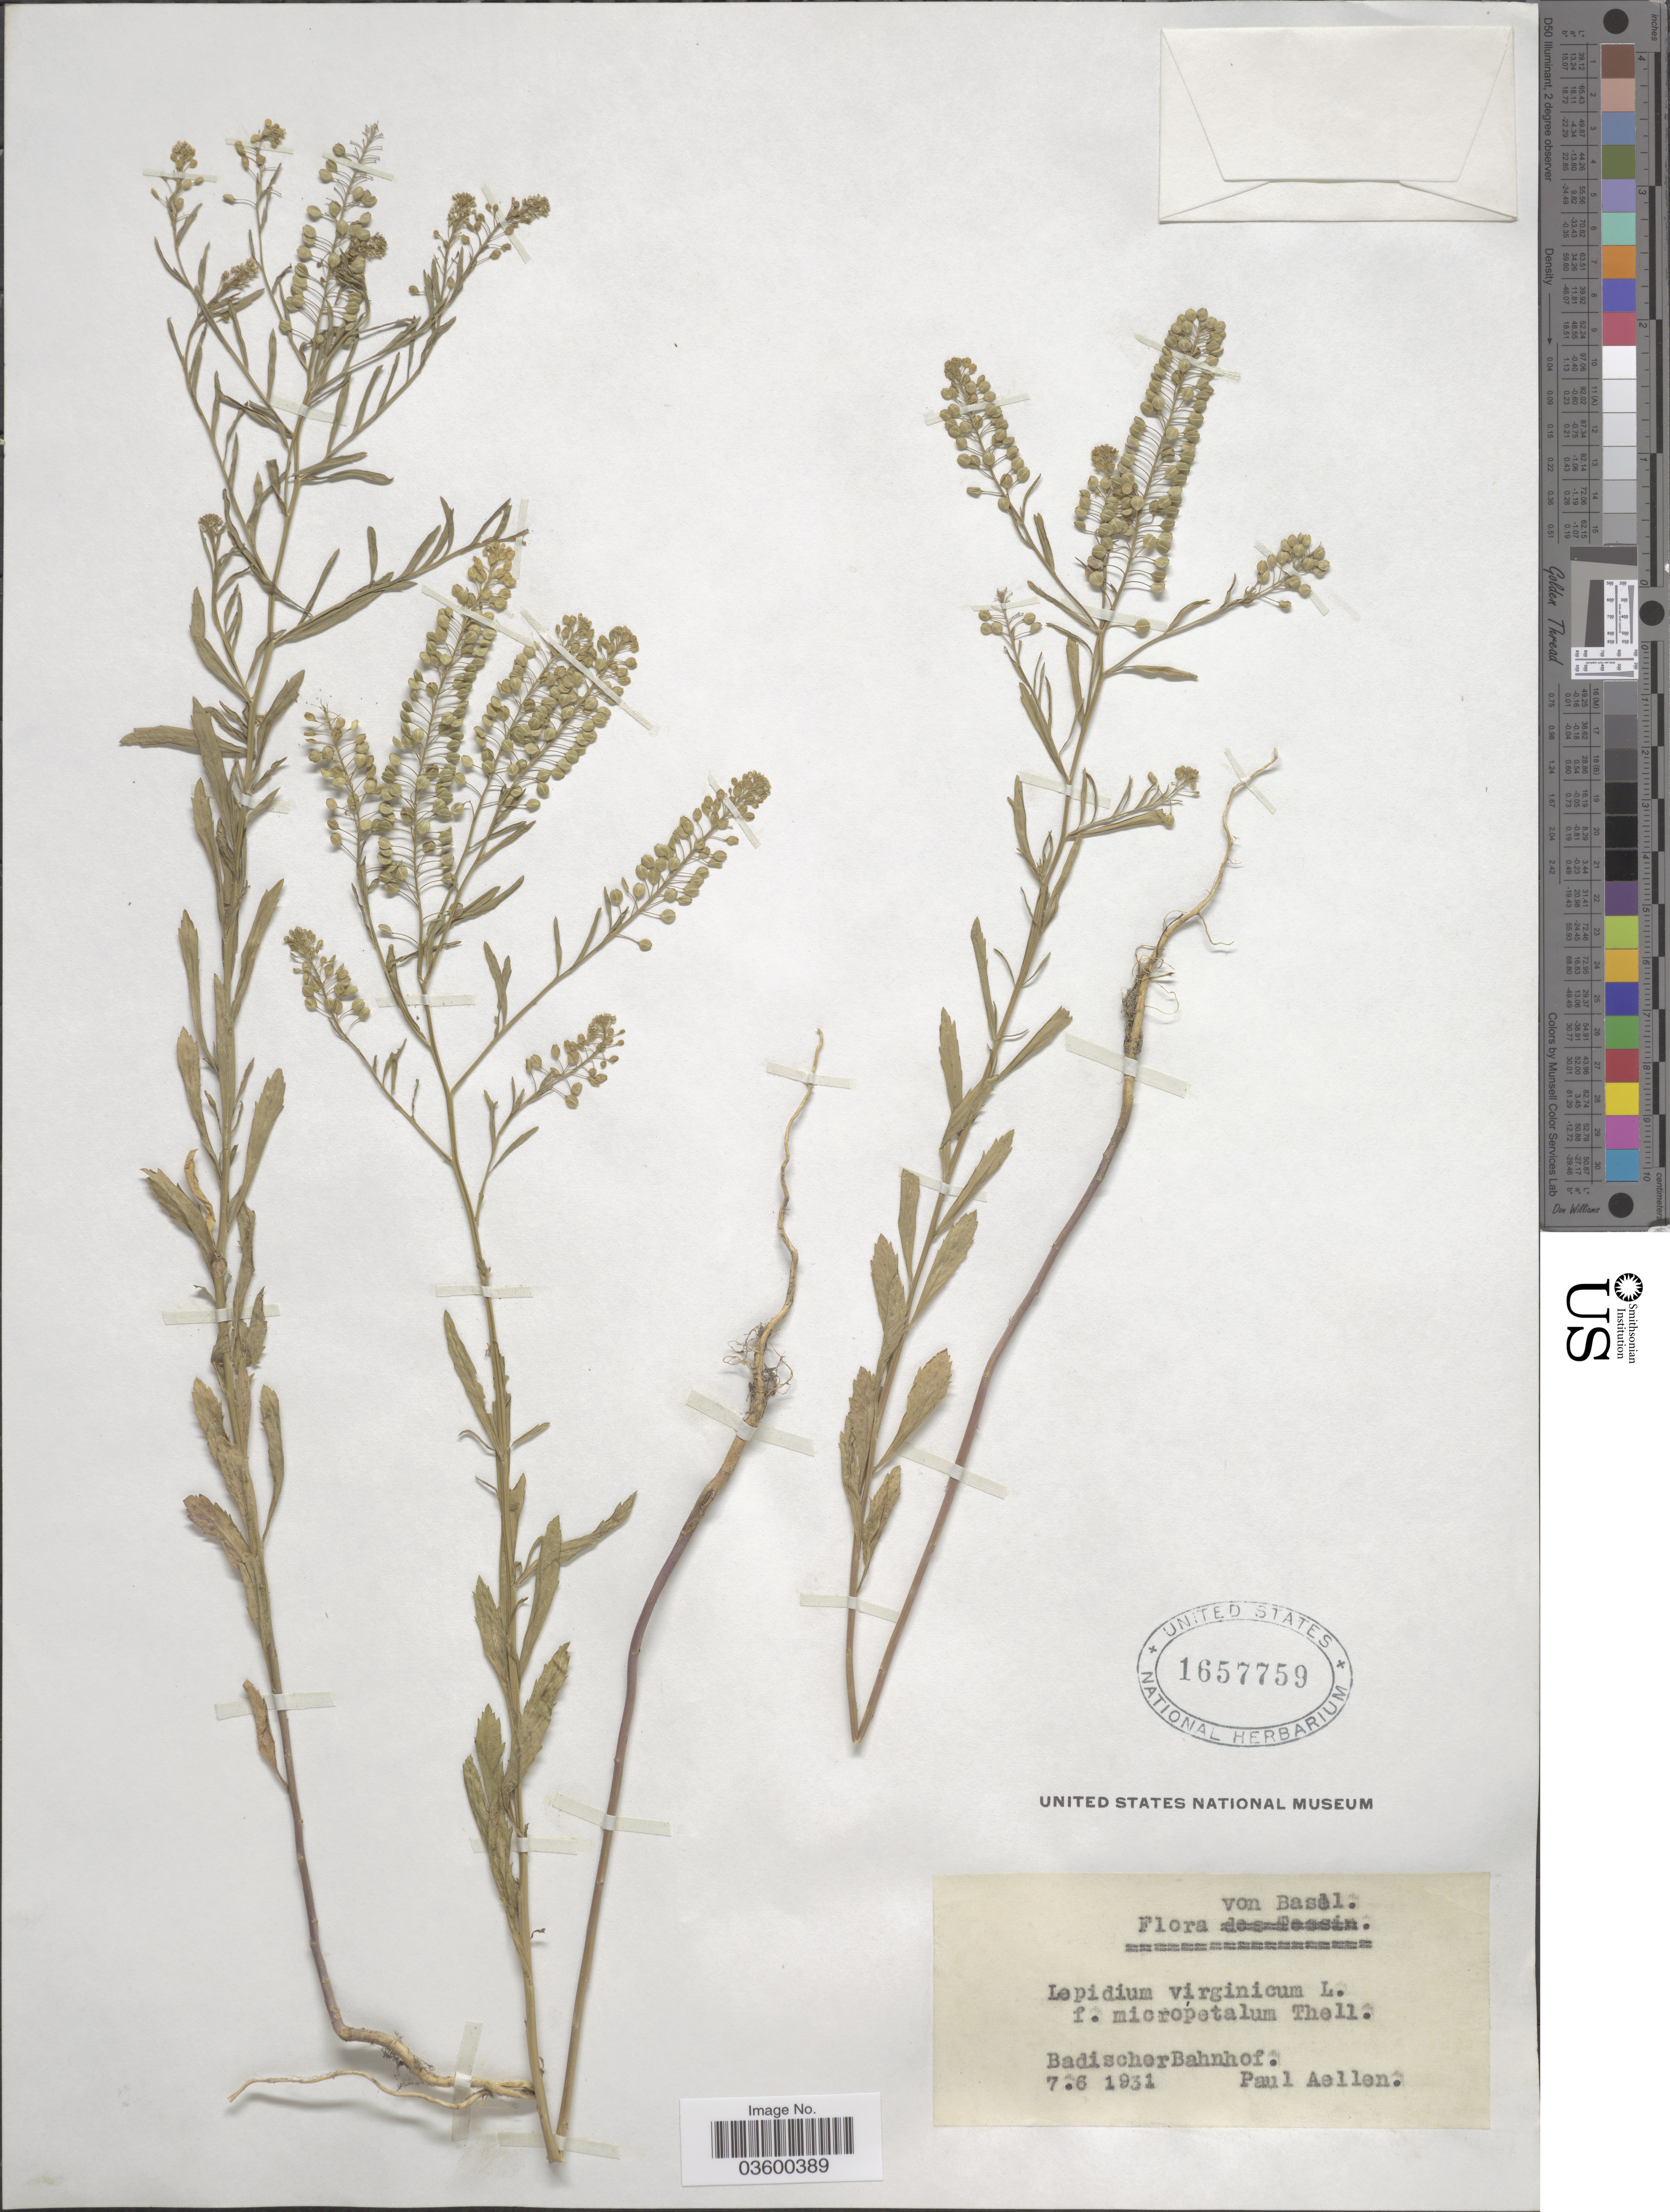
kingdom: Plantae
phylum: Tracheophyta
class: Magnoliopsida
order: Brassicales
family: Brassicaceae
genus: Lepidium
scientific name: Lepidium virginicum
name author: L.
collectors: P. Aellen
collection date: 1931-06-07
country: Switzerland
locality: Von Basèl. Badischer Bahnhof.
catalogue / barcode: US 1657759